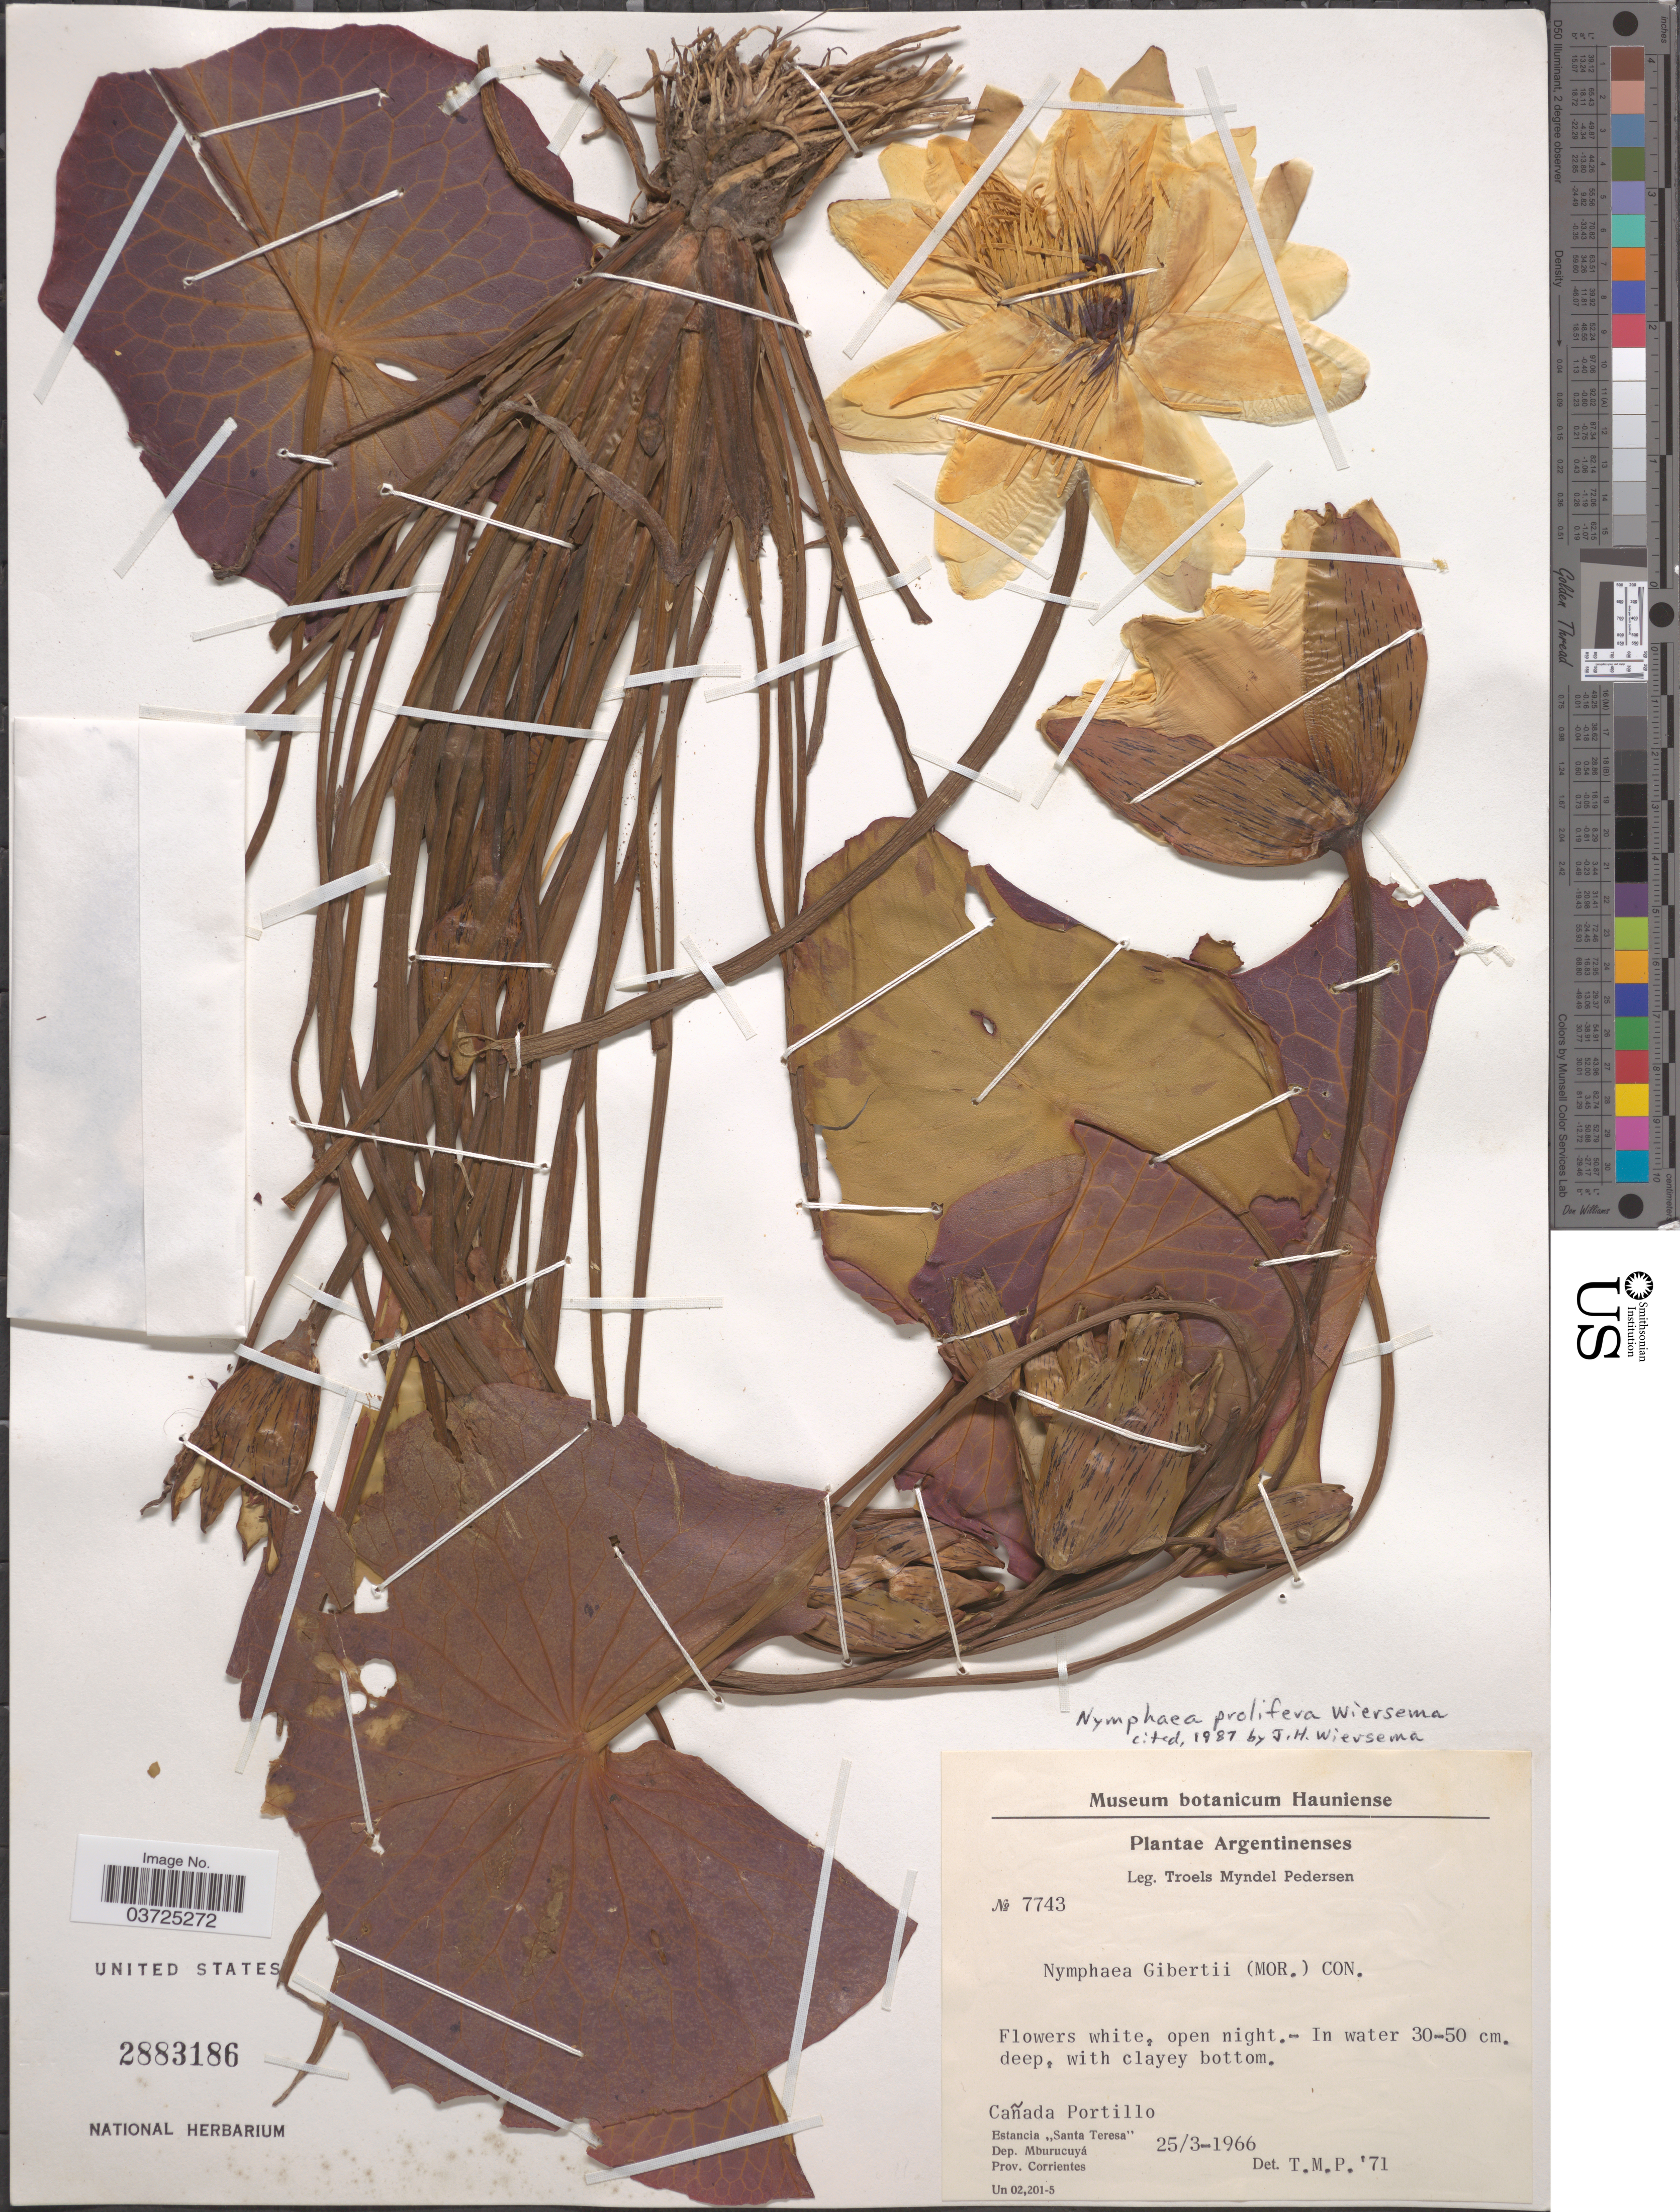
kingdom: Plantae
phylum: Tracheophyta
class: Magnoliopsida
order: Nymphaeales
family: Nymphaeaceae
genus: Nymphaea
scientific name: Nymphaea prolifera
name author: Wiersema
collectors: T. Pederson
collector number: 7743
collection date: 1966-03-25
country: Argentina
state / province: Corrientes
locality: Cañada Portillo. Estancia "Santa Teresa". Dep. Mburucuyá.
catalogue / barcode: US 2883186